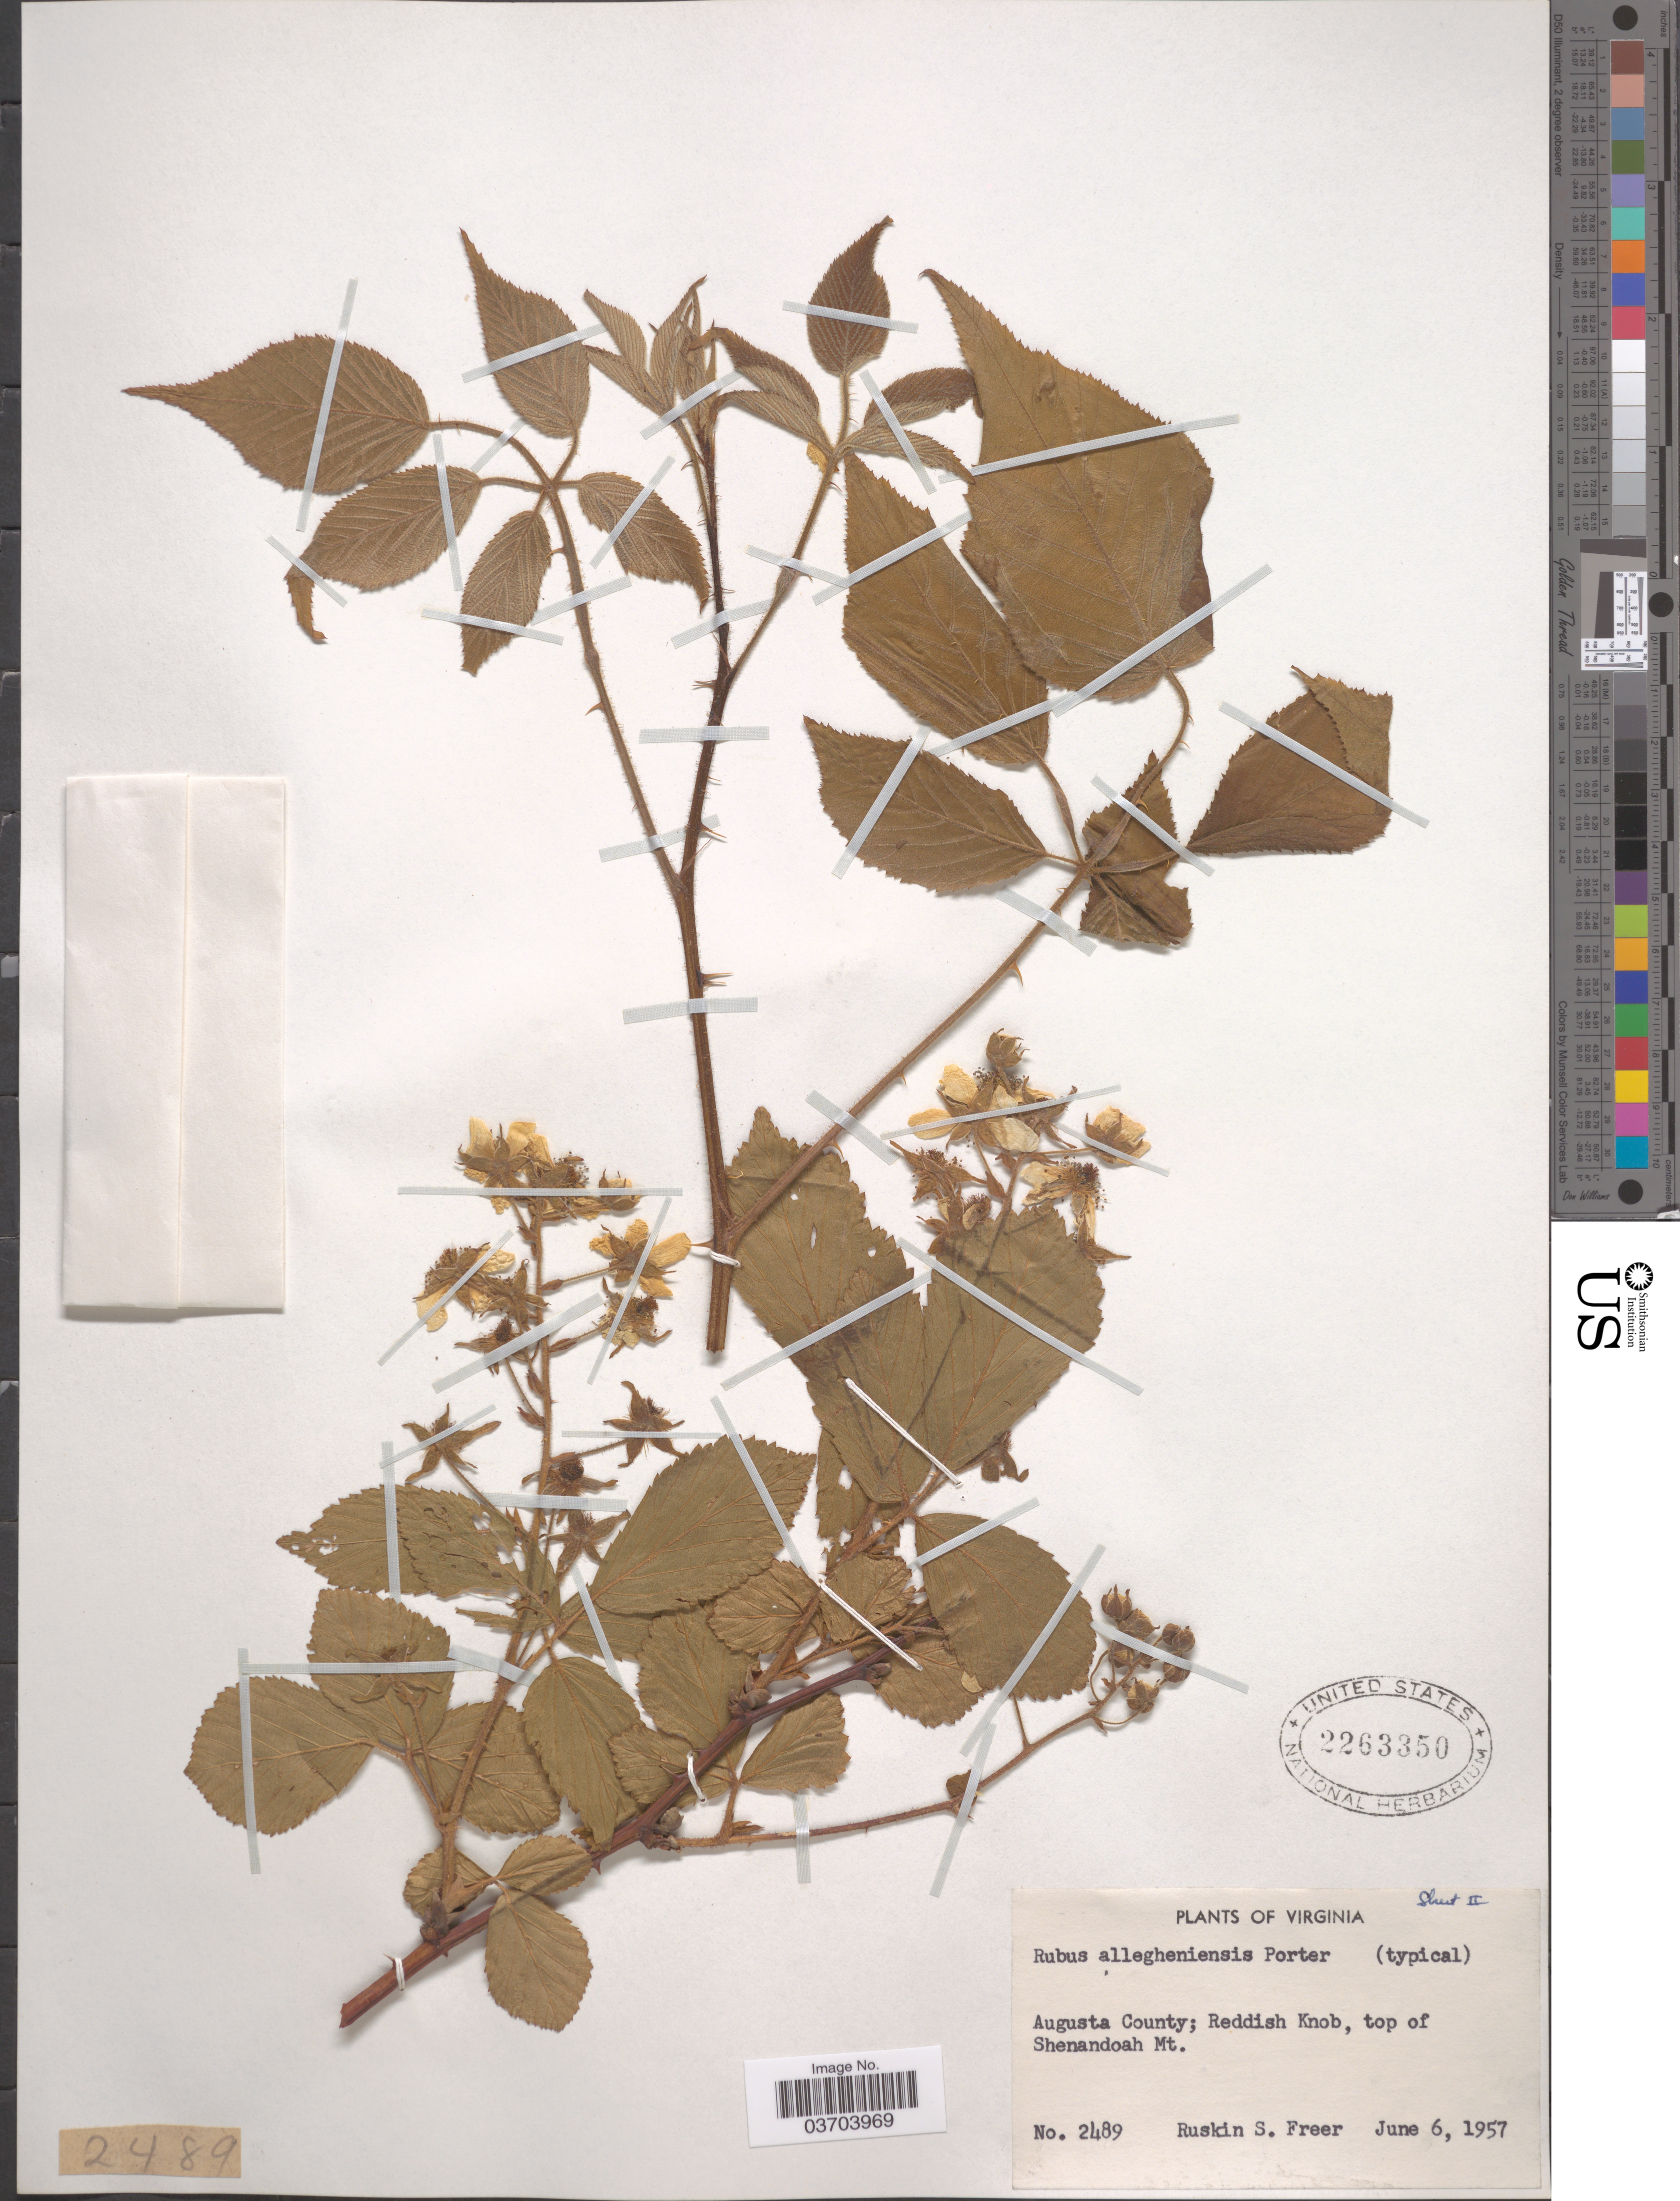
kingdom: Plantae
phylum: Tracheophyta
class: Magnoliopsida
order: Rosales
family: Rosaceae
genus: Rubus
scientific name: Rubus allegheniensis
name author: Porter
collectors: R. Freer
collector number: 2489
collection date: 1957-06-06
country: United States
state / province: Virginia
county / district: Augusta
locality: Augusta County; Reddish Knob, top of Shenandoah Mt.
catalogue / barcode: US 2263350